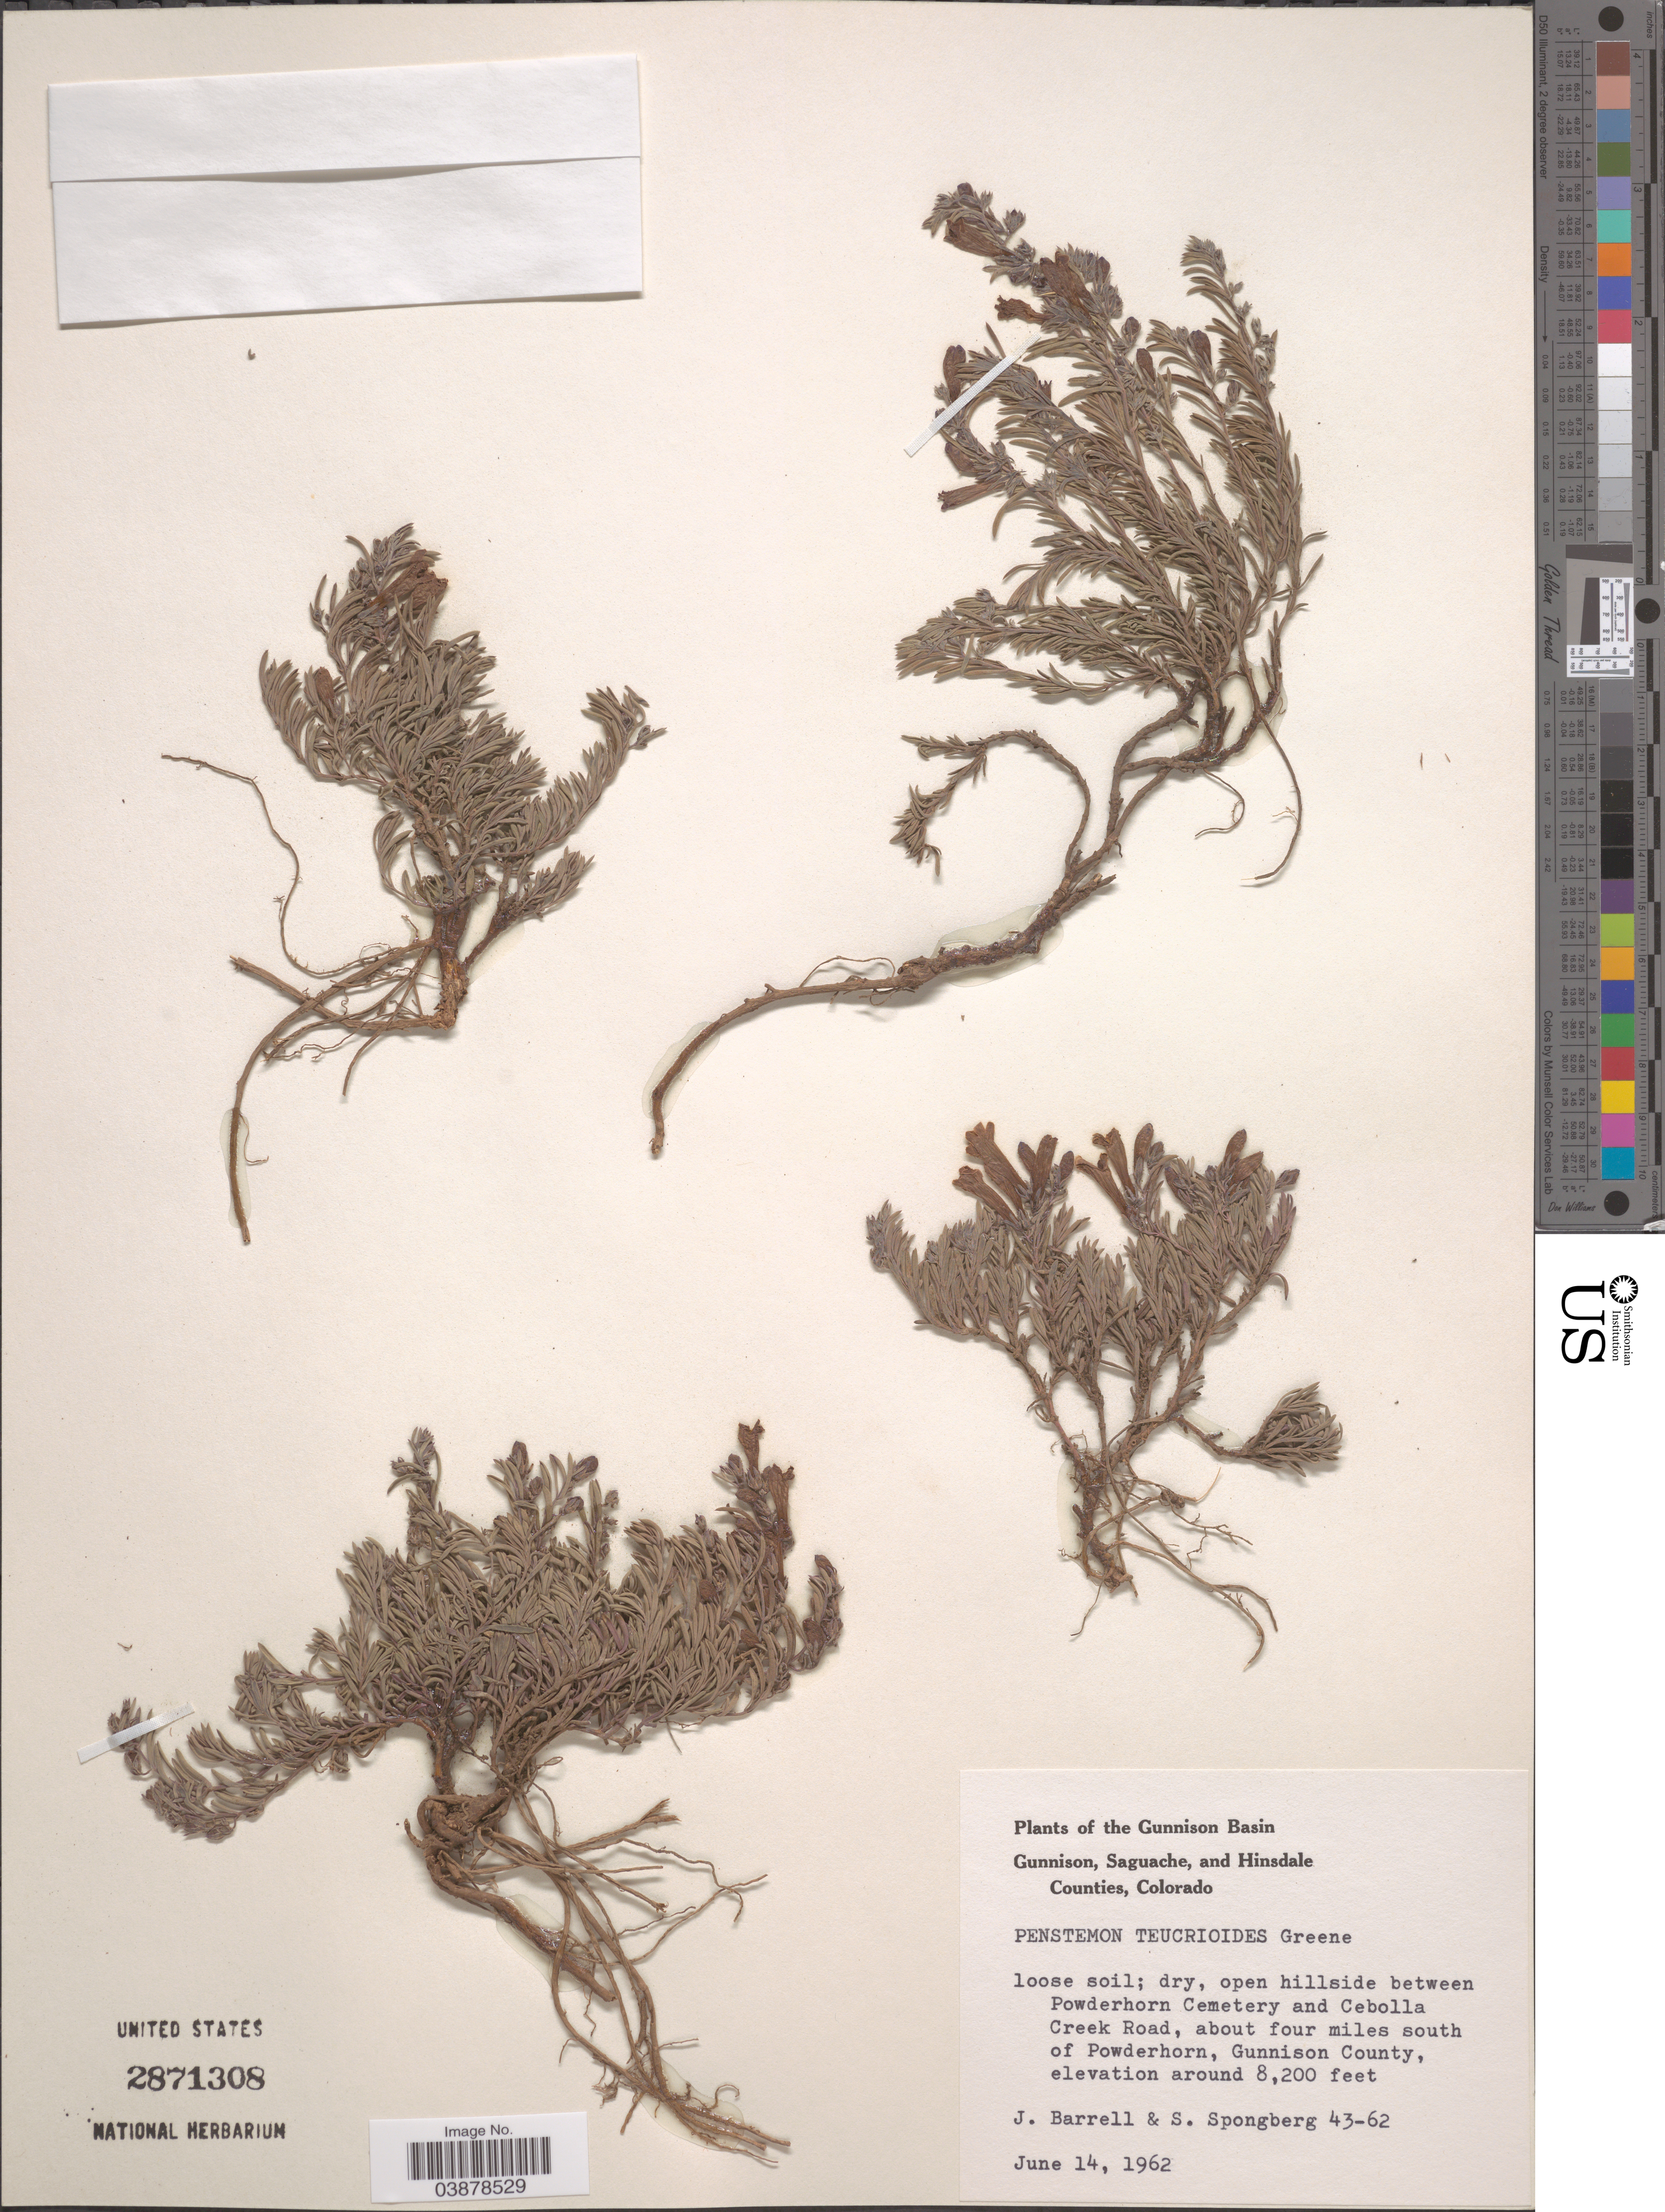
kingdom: Plantae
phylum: Tracheophyta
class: Magnoliopsida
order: Lamiales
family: Plantaginaceae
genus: Penstemon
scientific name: Penstemon teucrioides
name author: Greene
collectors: J. Barrell & S. A.Spongberg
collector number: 43-62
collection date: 1962-06-14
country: United States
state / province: Colorado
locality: The Gunnison Basin. Open hillside between Powderhorn Cemetery and Cebolla Creek Road, about four miles south of Powderhorn, Gunnison County.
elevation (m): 2499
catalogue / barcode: US 2871308